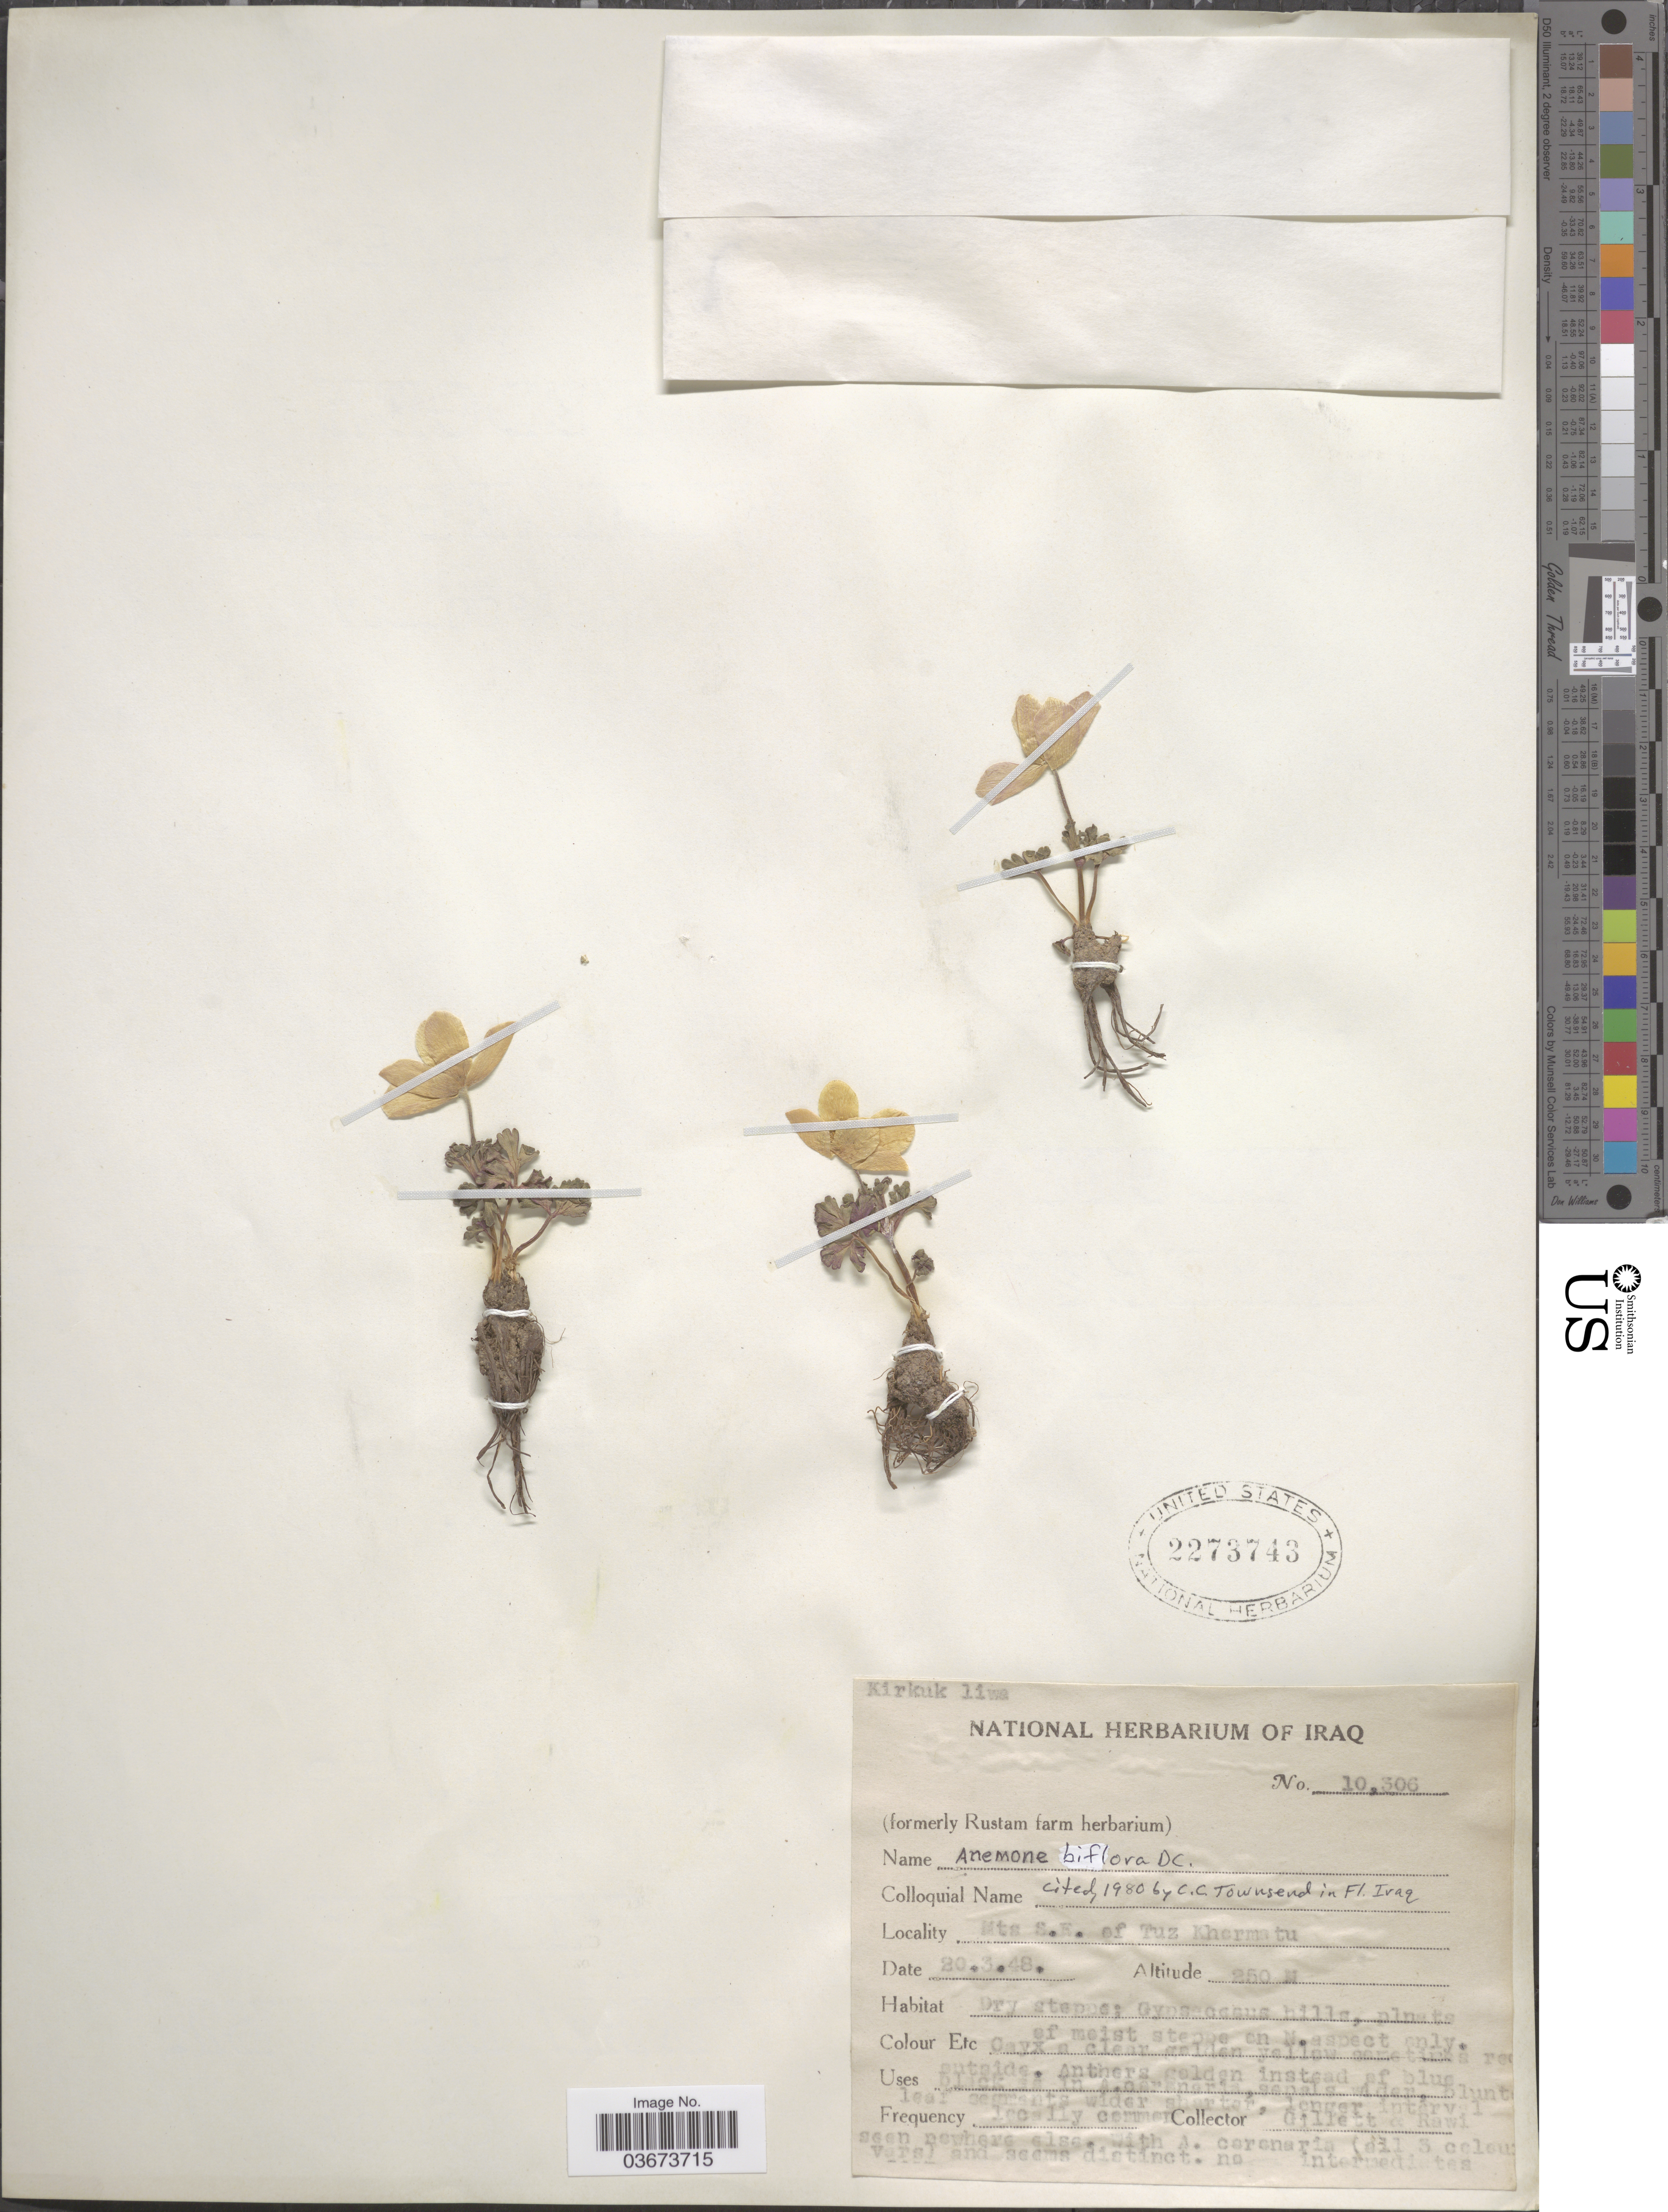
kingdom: Plantae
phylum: Tracheophyta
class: Magnoliopsida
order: Ranunculales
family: Ranunculaceae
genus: Anemone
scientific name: Anemone biflora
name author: DC.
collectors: Gillett, -- & -. Rawi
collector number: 10306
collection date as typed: Transcribed d/m/y: 20/3/48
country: Iraq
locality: Mts S.E. of Tuz Khermatu.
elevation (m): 250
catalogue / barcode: US 2273743